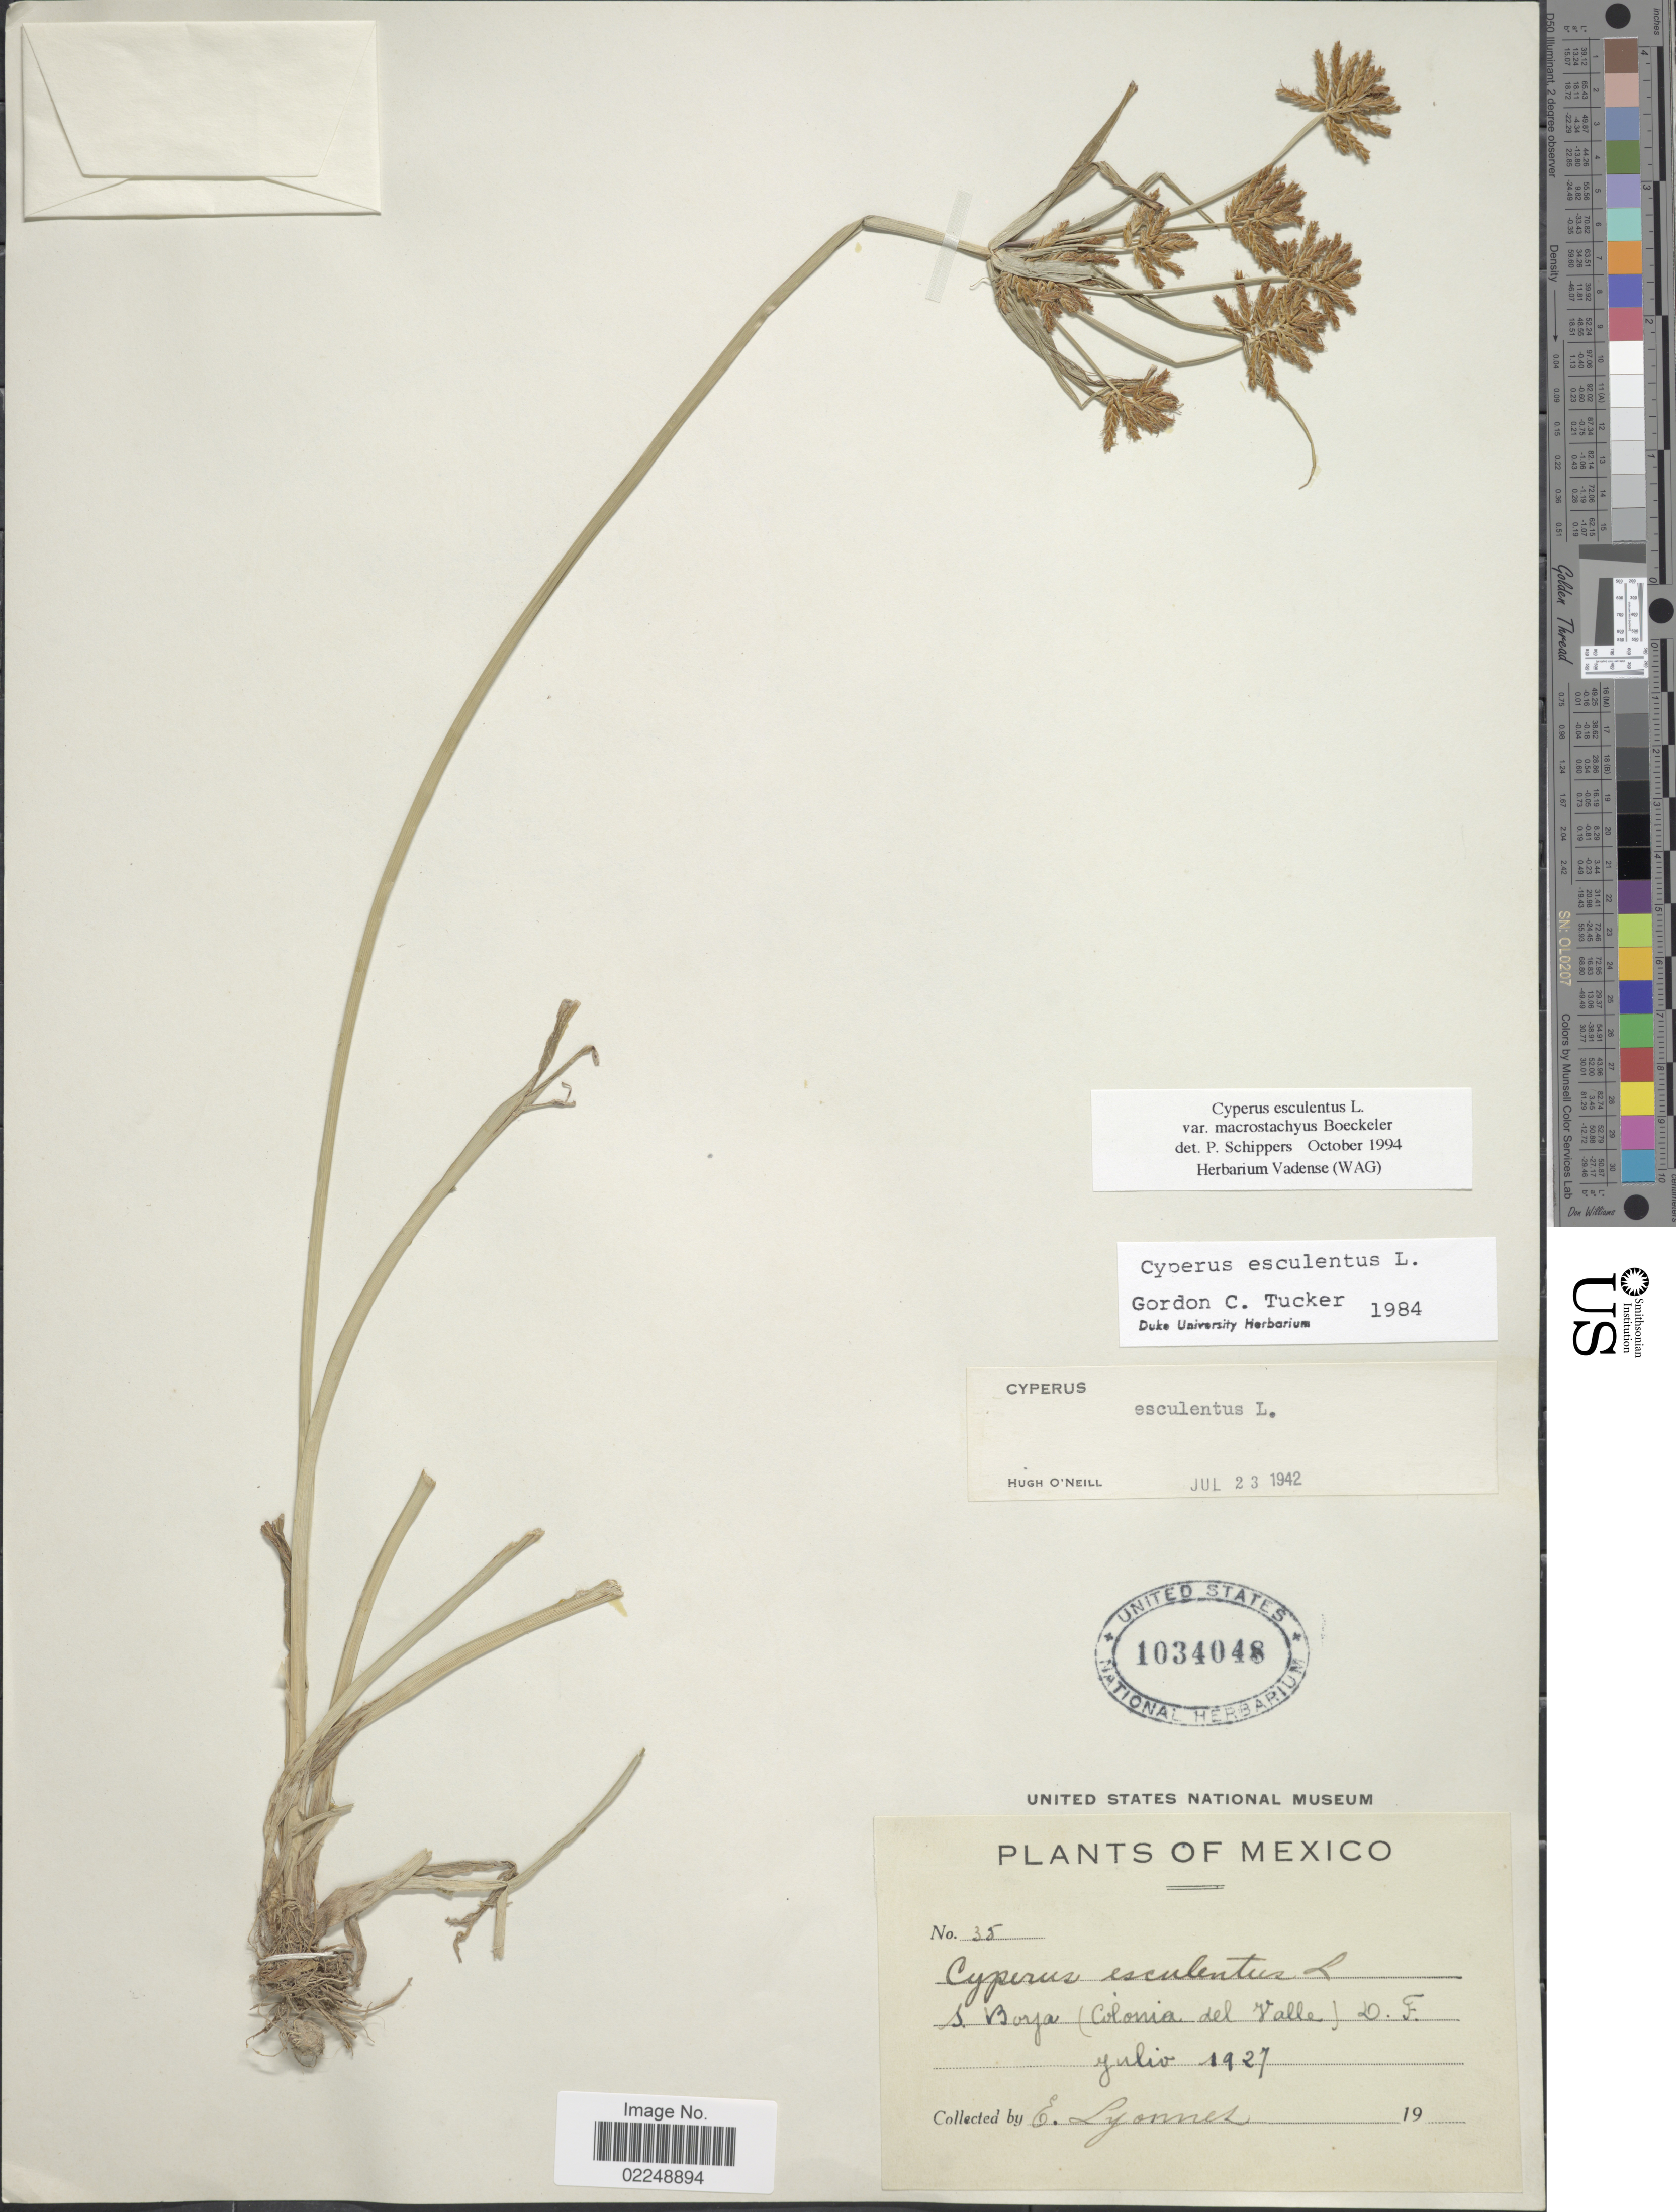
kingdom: Plantae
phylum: Tracheophyta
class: Liliopsida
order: Poales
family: Cyperaceae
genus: Cyperus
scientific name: Cyperus esculentus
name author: L.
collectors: E. Lyonnet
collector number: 35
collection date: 1927-07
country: Mexico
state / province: Distrito Federal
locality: S. Borja (Colonia del Valle)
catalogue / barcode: US 1034048